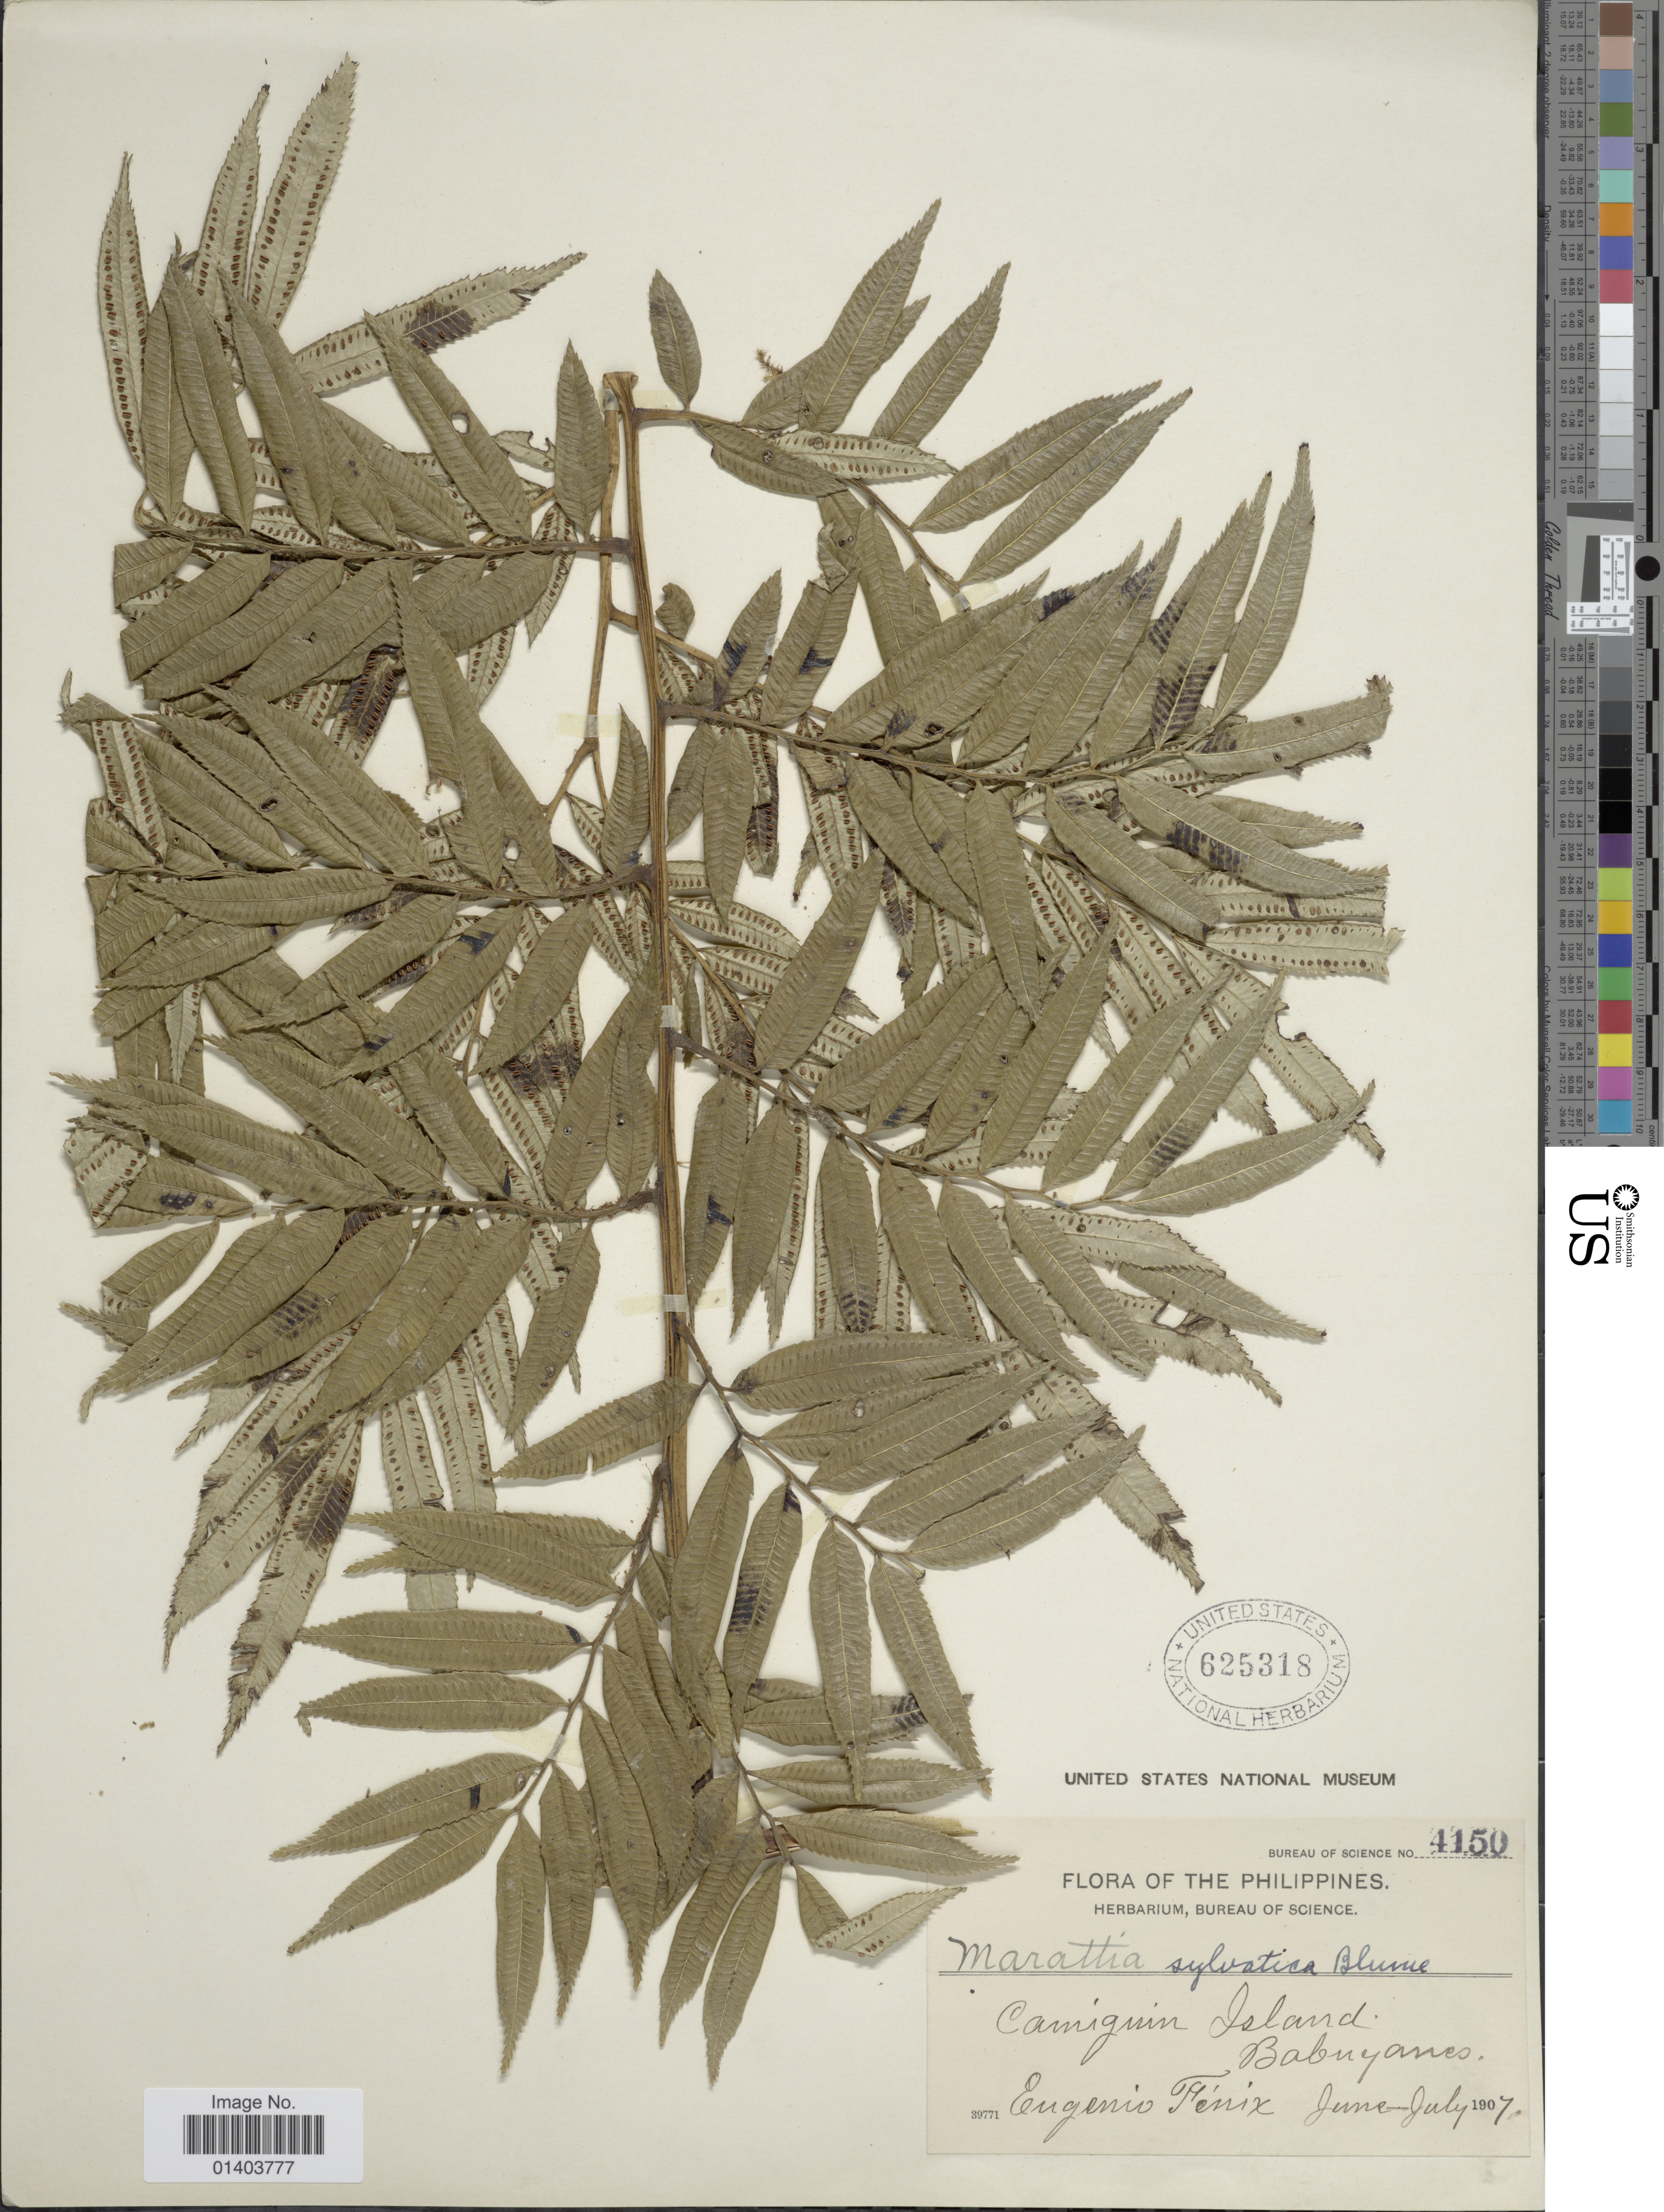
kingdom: Plantae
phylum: Tracheophyta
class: Polypodiopsida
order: Marattiales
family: Marattiaceae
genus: Ptisana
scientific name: Ptisana sylvatica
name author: (Blume) Murdock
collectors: E. Fenix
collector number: Bureau of Science 4150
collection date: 1907-06/1907-07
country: Philippines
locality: Camiguin Island, Babuyanes.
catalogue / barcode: US 625318